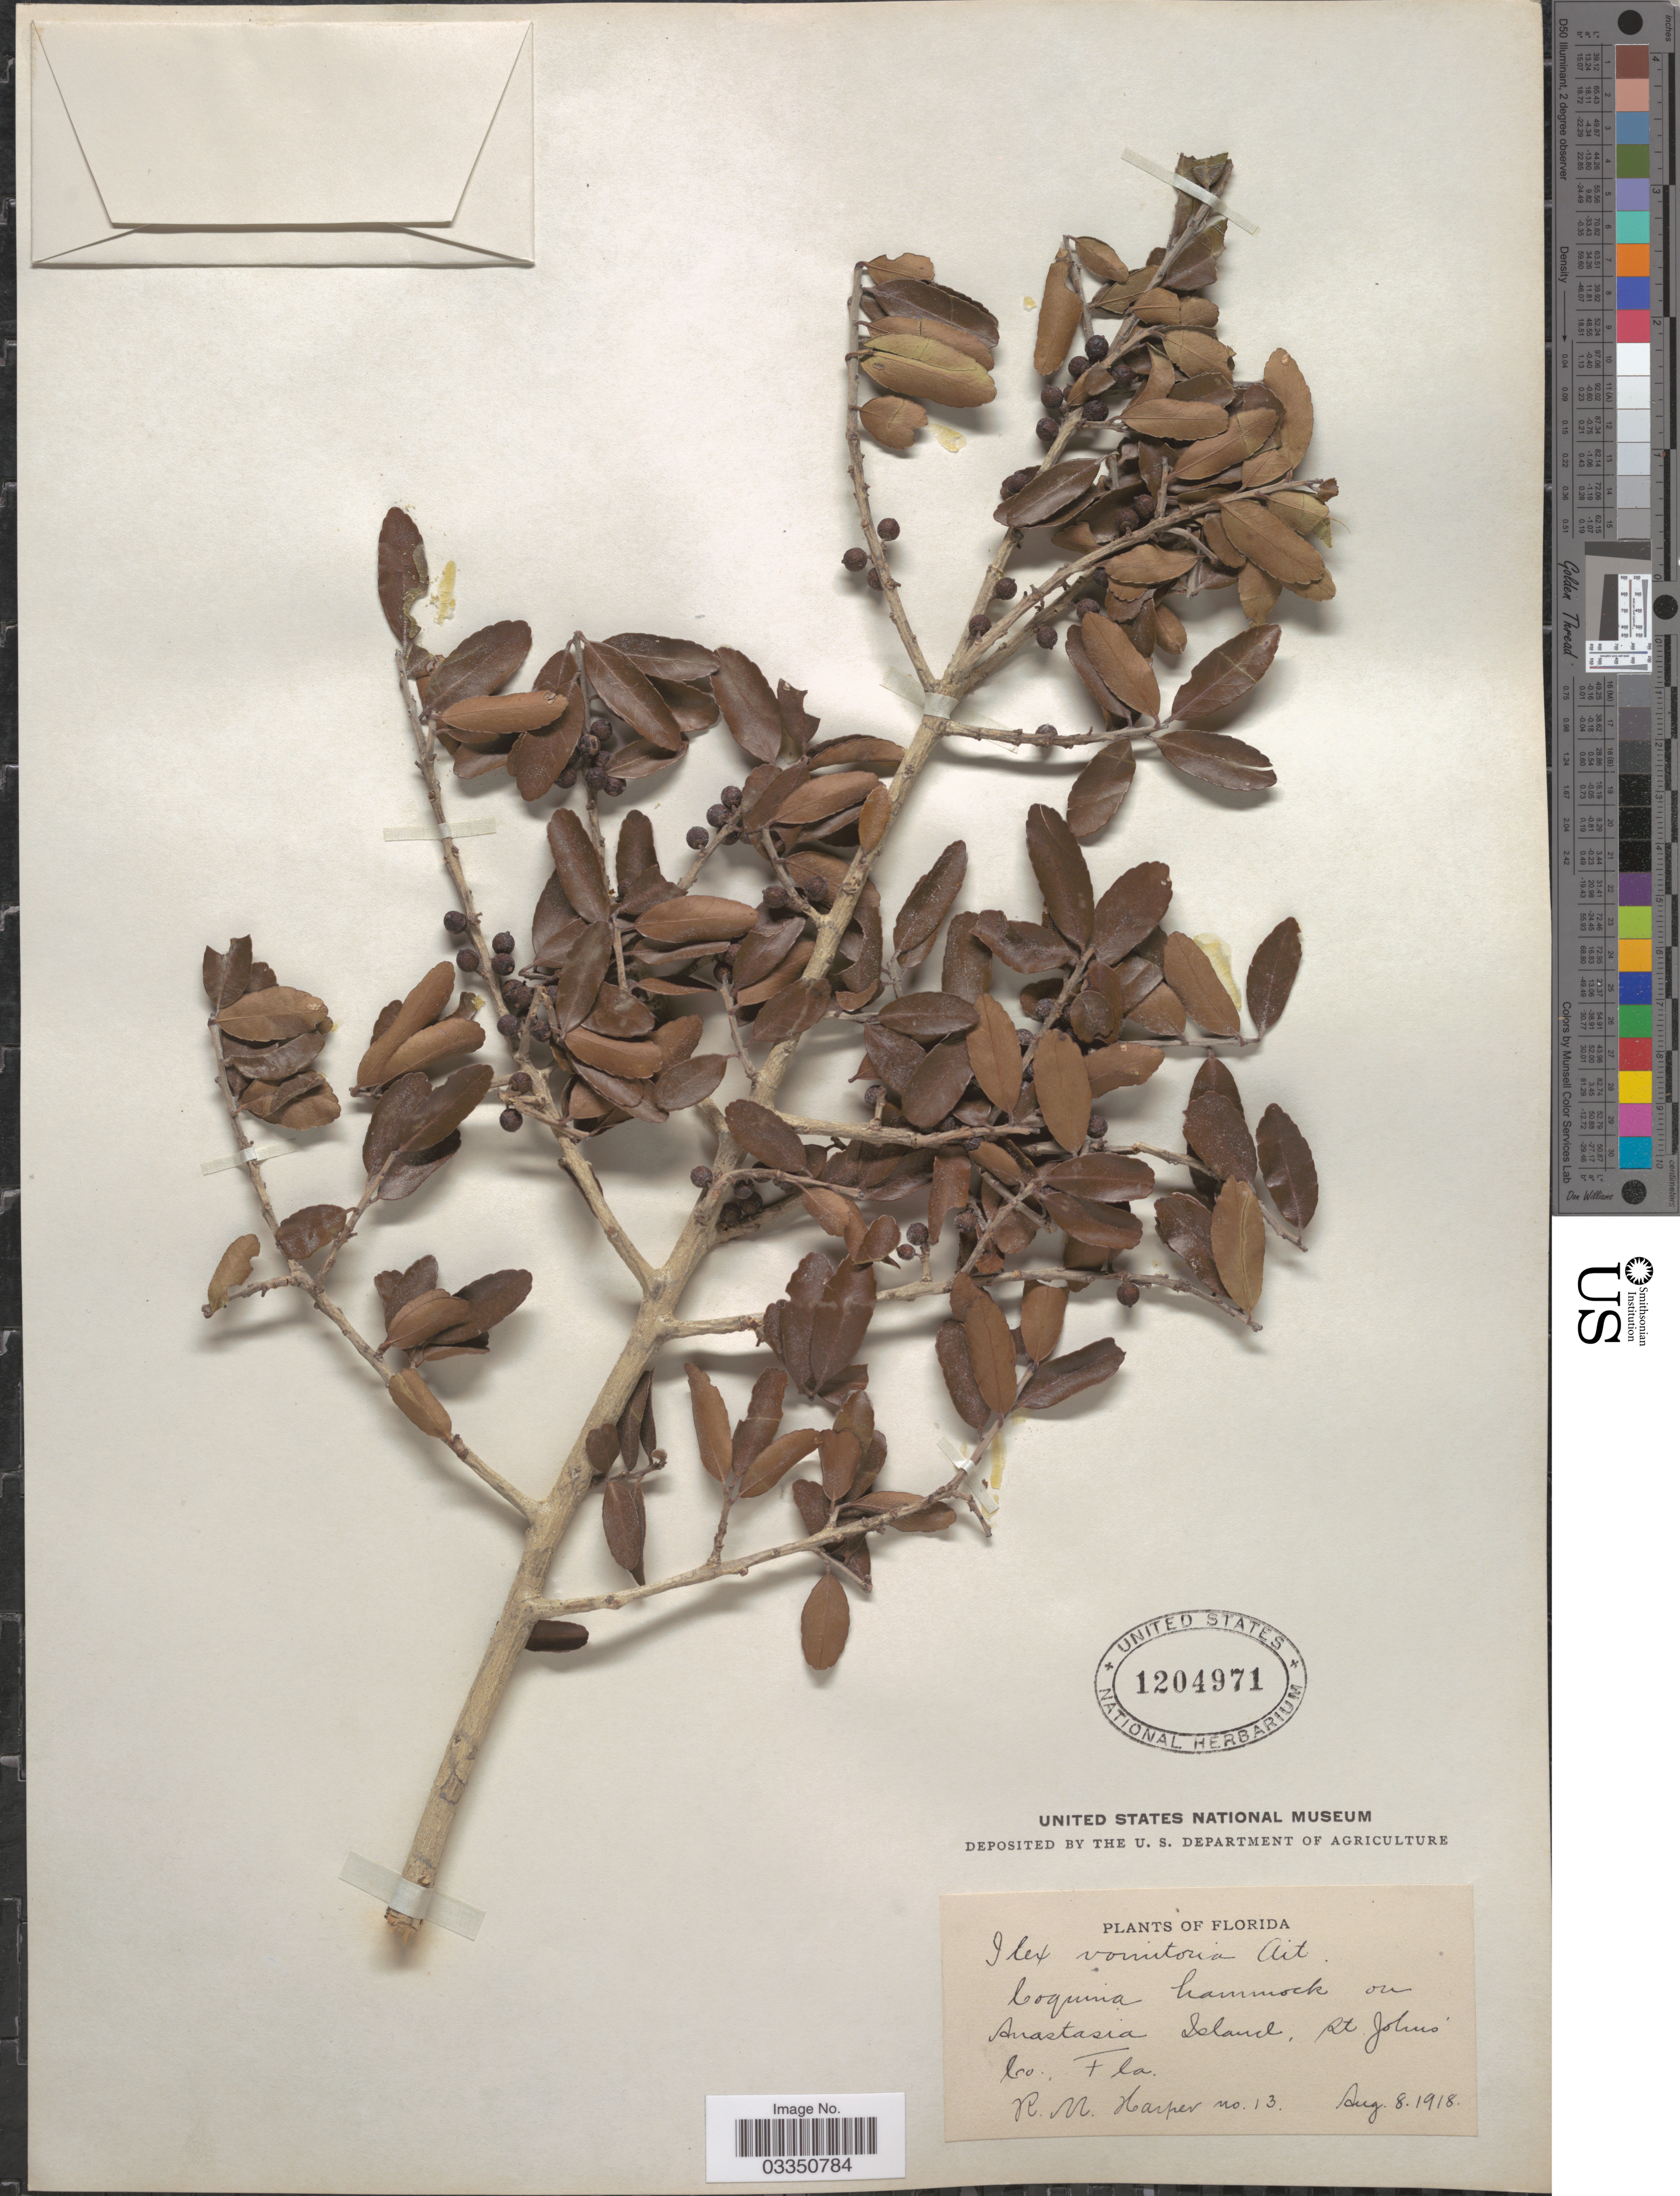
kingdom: Plantae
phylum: Tracheophyta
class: Magnoliopsida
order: Aquifoliales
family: Aquifoliaceae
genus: Ilex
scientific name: Ilex vomitoria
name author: Aiton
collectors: R. Harper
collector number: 13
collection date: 1918-08-08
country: United States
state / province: Florida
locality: Coquina hammock on Anastasia Island, St. John's Co.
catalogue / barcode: US 1204971